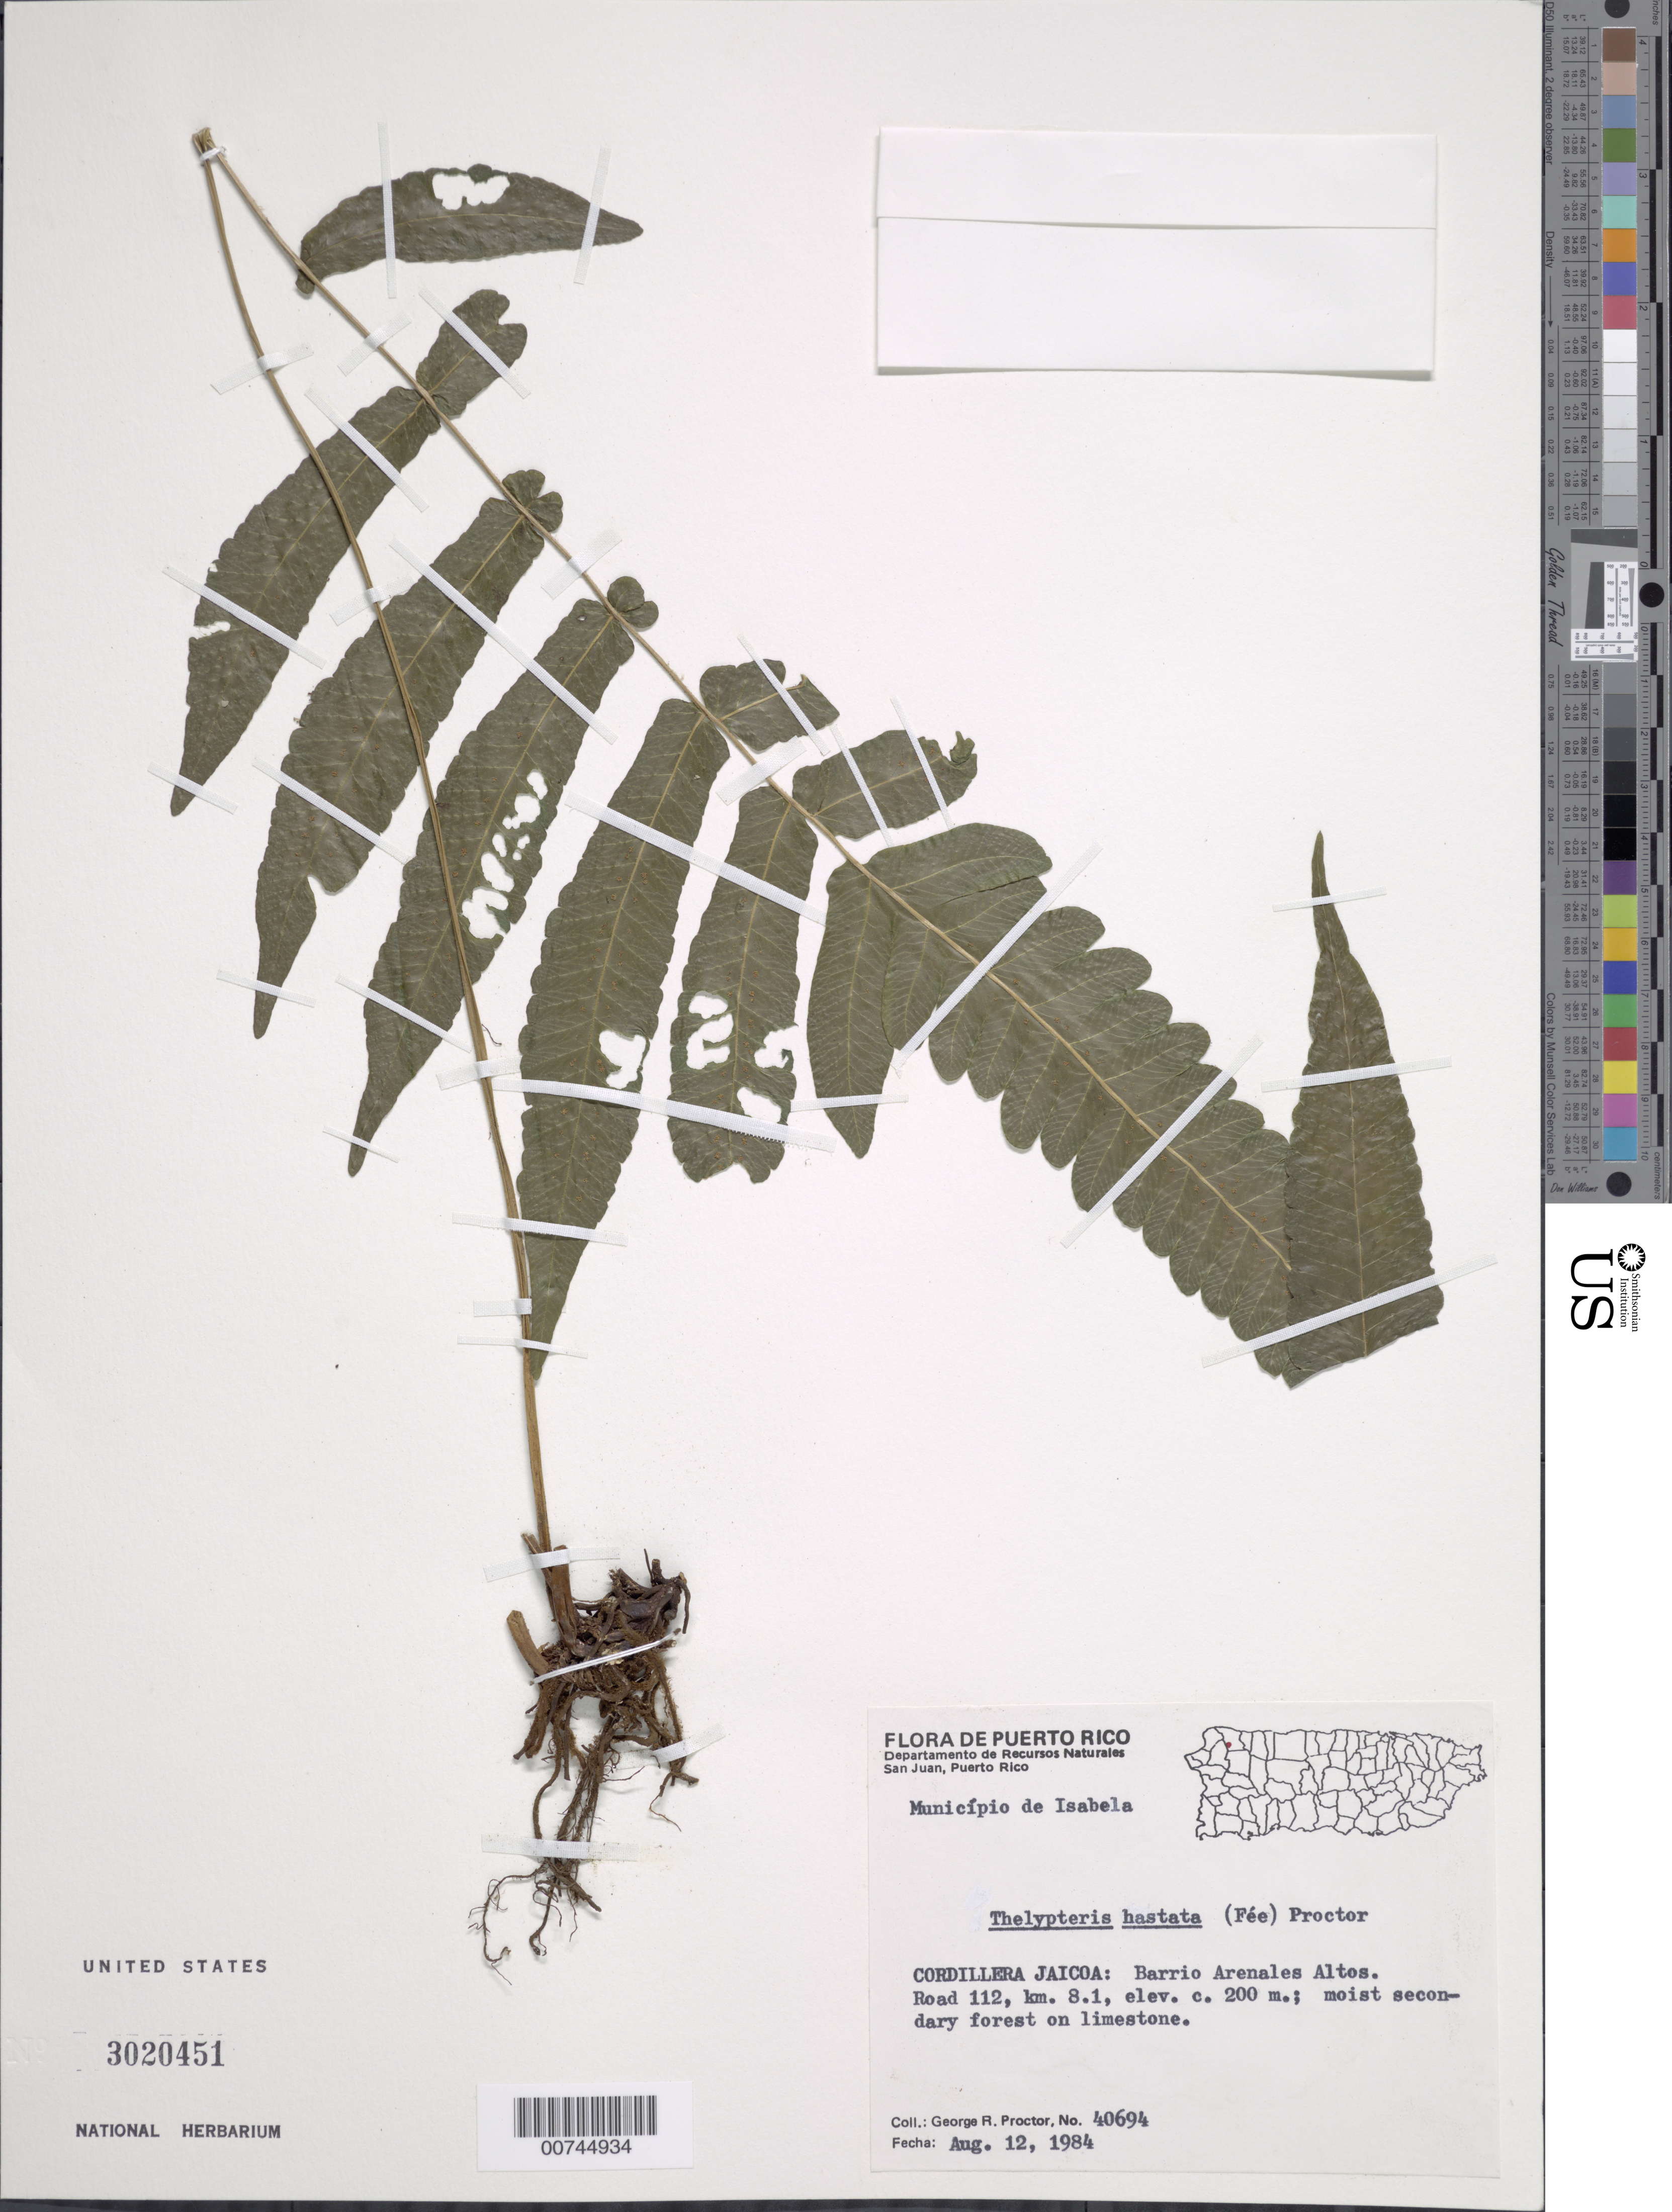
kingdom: Plantae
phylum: Tracheophyta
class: Polypodiopsida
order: Polypodiales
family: Thelypteridaceae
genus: Goniopteris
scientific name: Goniopteris hastata (Fée) comb. nov., ined 2015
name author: (Fée)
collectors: G. R. Proctor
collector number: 40694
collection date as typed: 12 Aug 1984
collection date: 1984-08-12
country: Puerto Rico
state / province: Isabela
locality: Cordillera Jaicoa:Barrio Arenales Altos. Road 112, km 8.1. Municipio de Isabela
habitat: Moist secondary forest on limestone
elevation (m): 200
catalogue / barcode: US 3020451